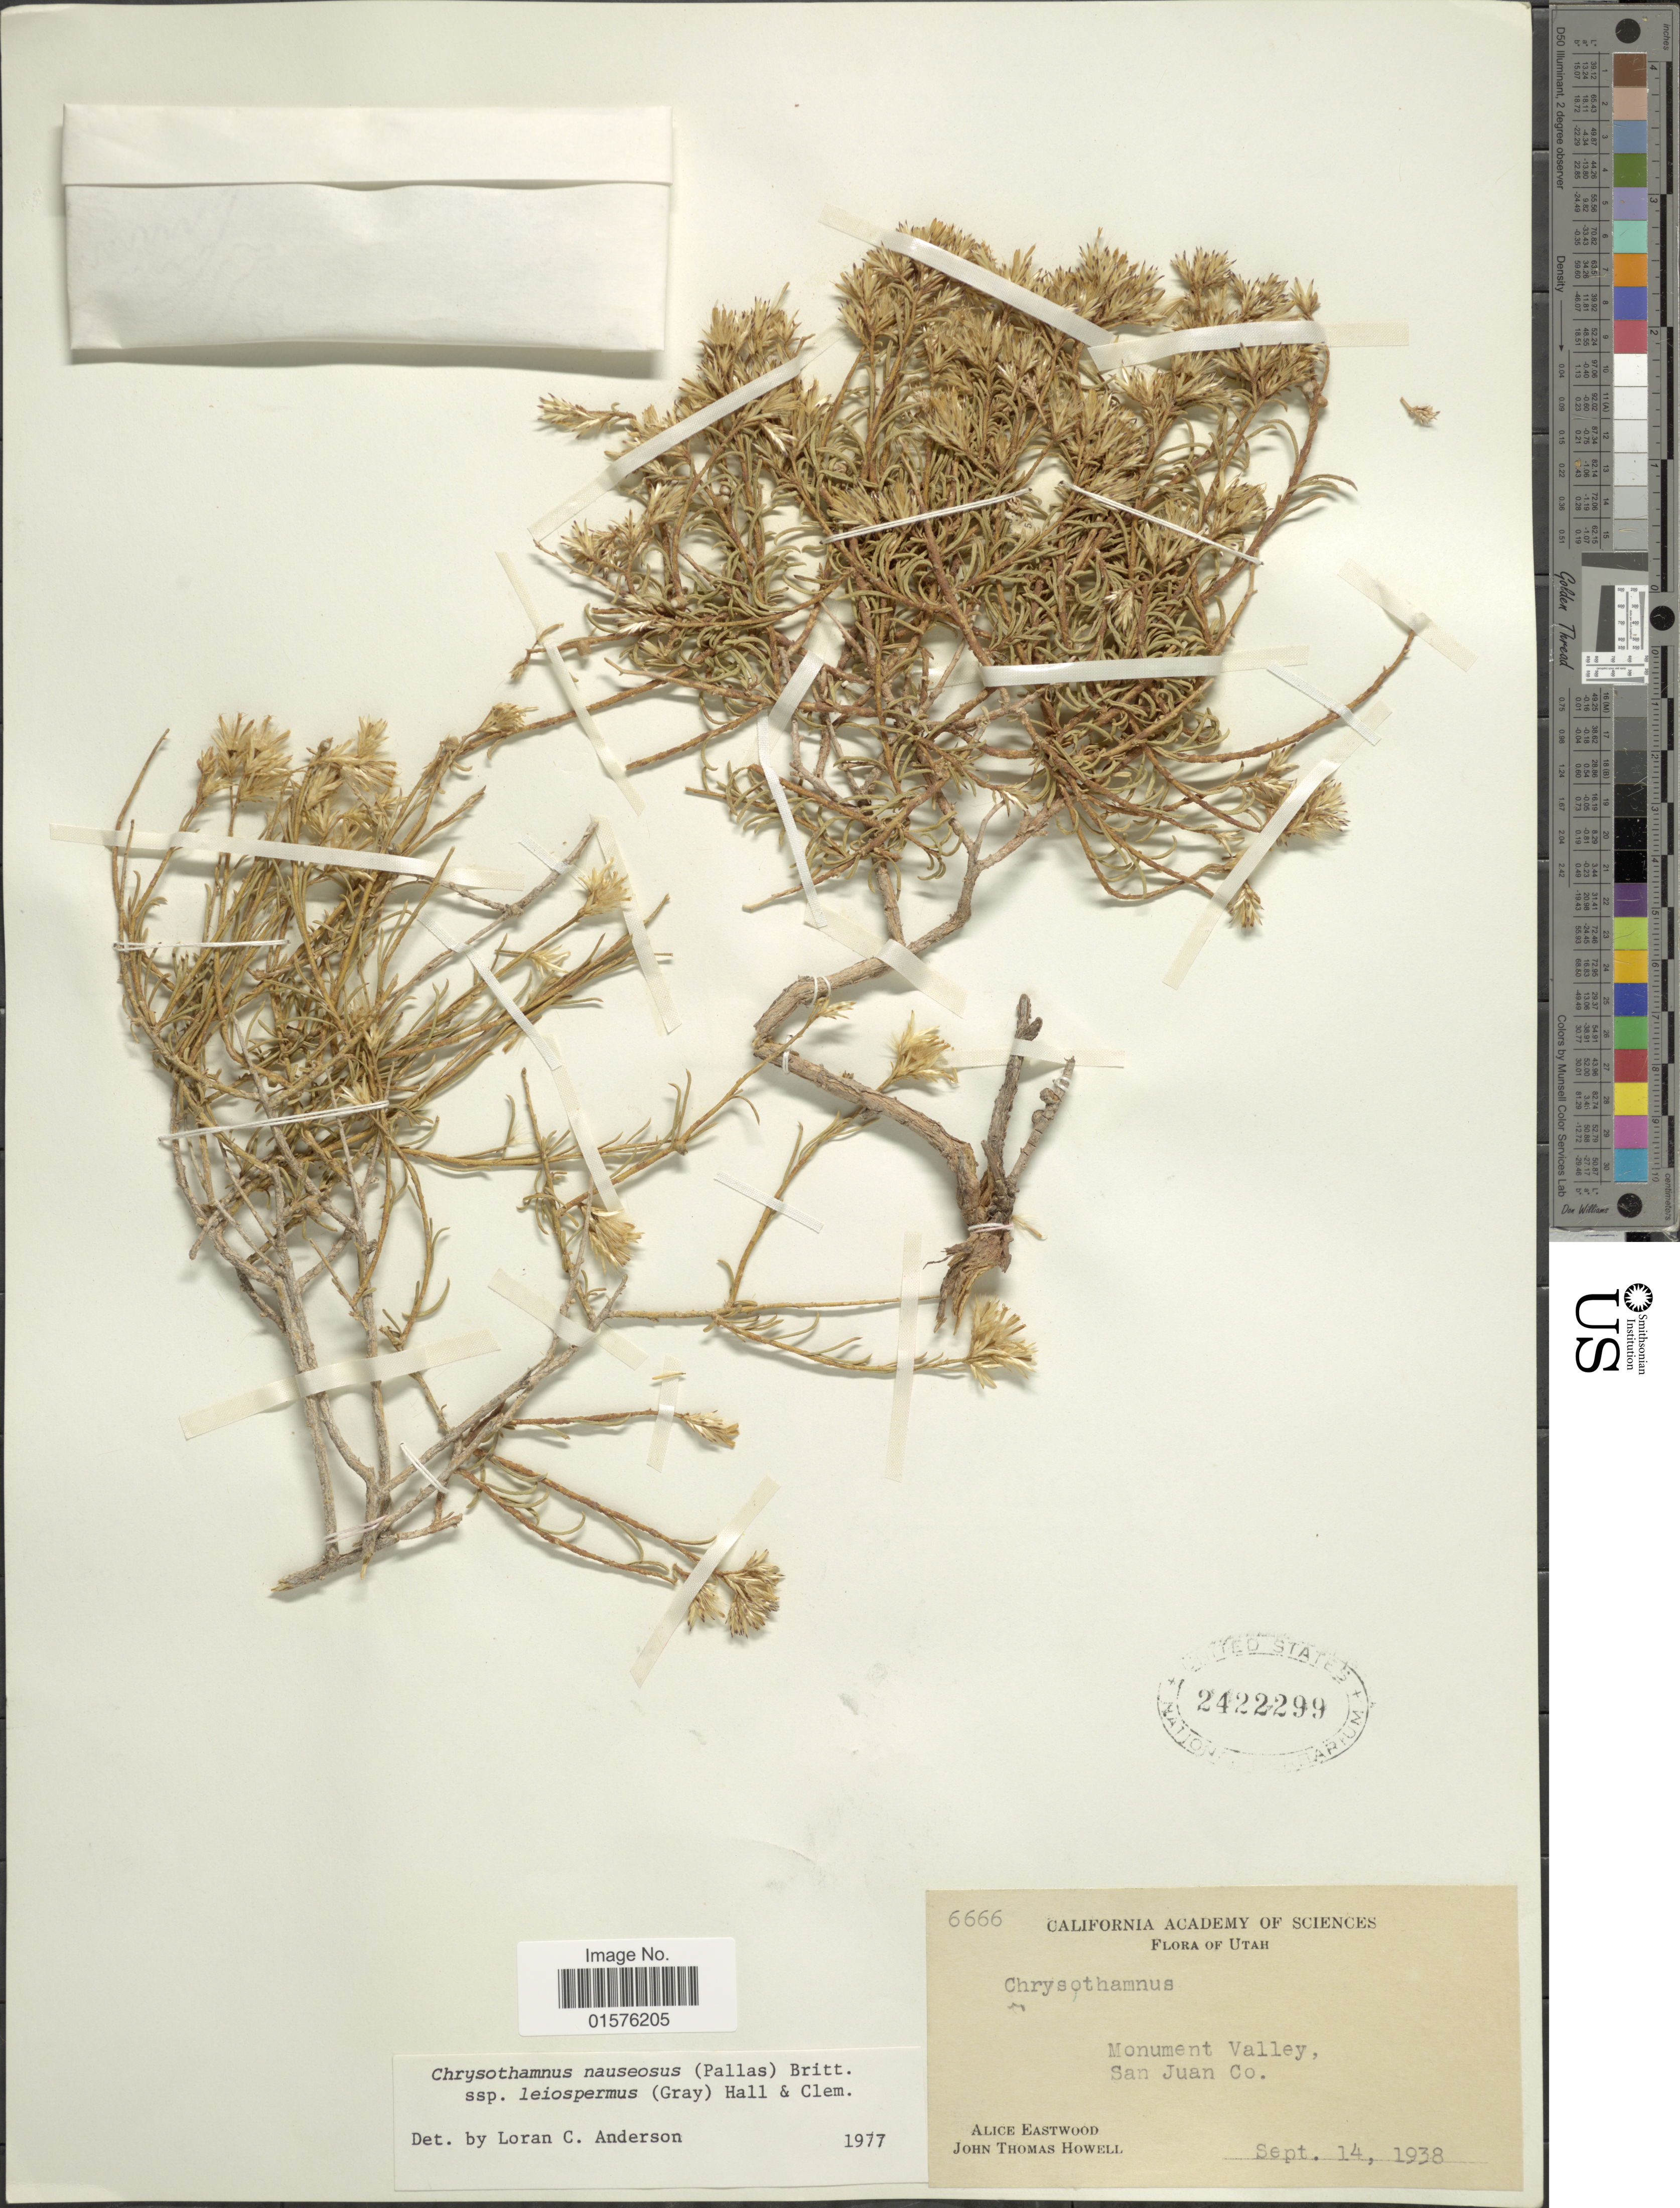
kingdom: Plantae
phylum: Tracheophyta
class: Magnoliopsida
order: Asterales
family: Asteraceae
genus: Ericameria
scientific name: Ericameria nauseosa var. leiosperma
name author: (A. Gray) G.L. Nesom & G.I. Baird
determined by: Urbatsch, Lowell E., Curator (LSU), Louisiana State University (UNITED STATES)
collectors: A. Eastwood & J. T. Howell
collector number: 6666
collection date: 1938-09-14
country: United States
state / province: Utah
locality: Monument Valley, san Juan Co.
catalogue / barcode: US 2422299